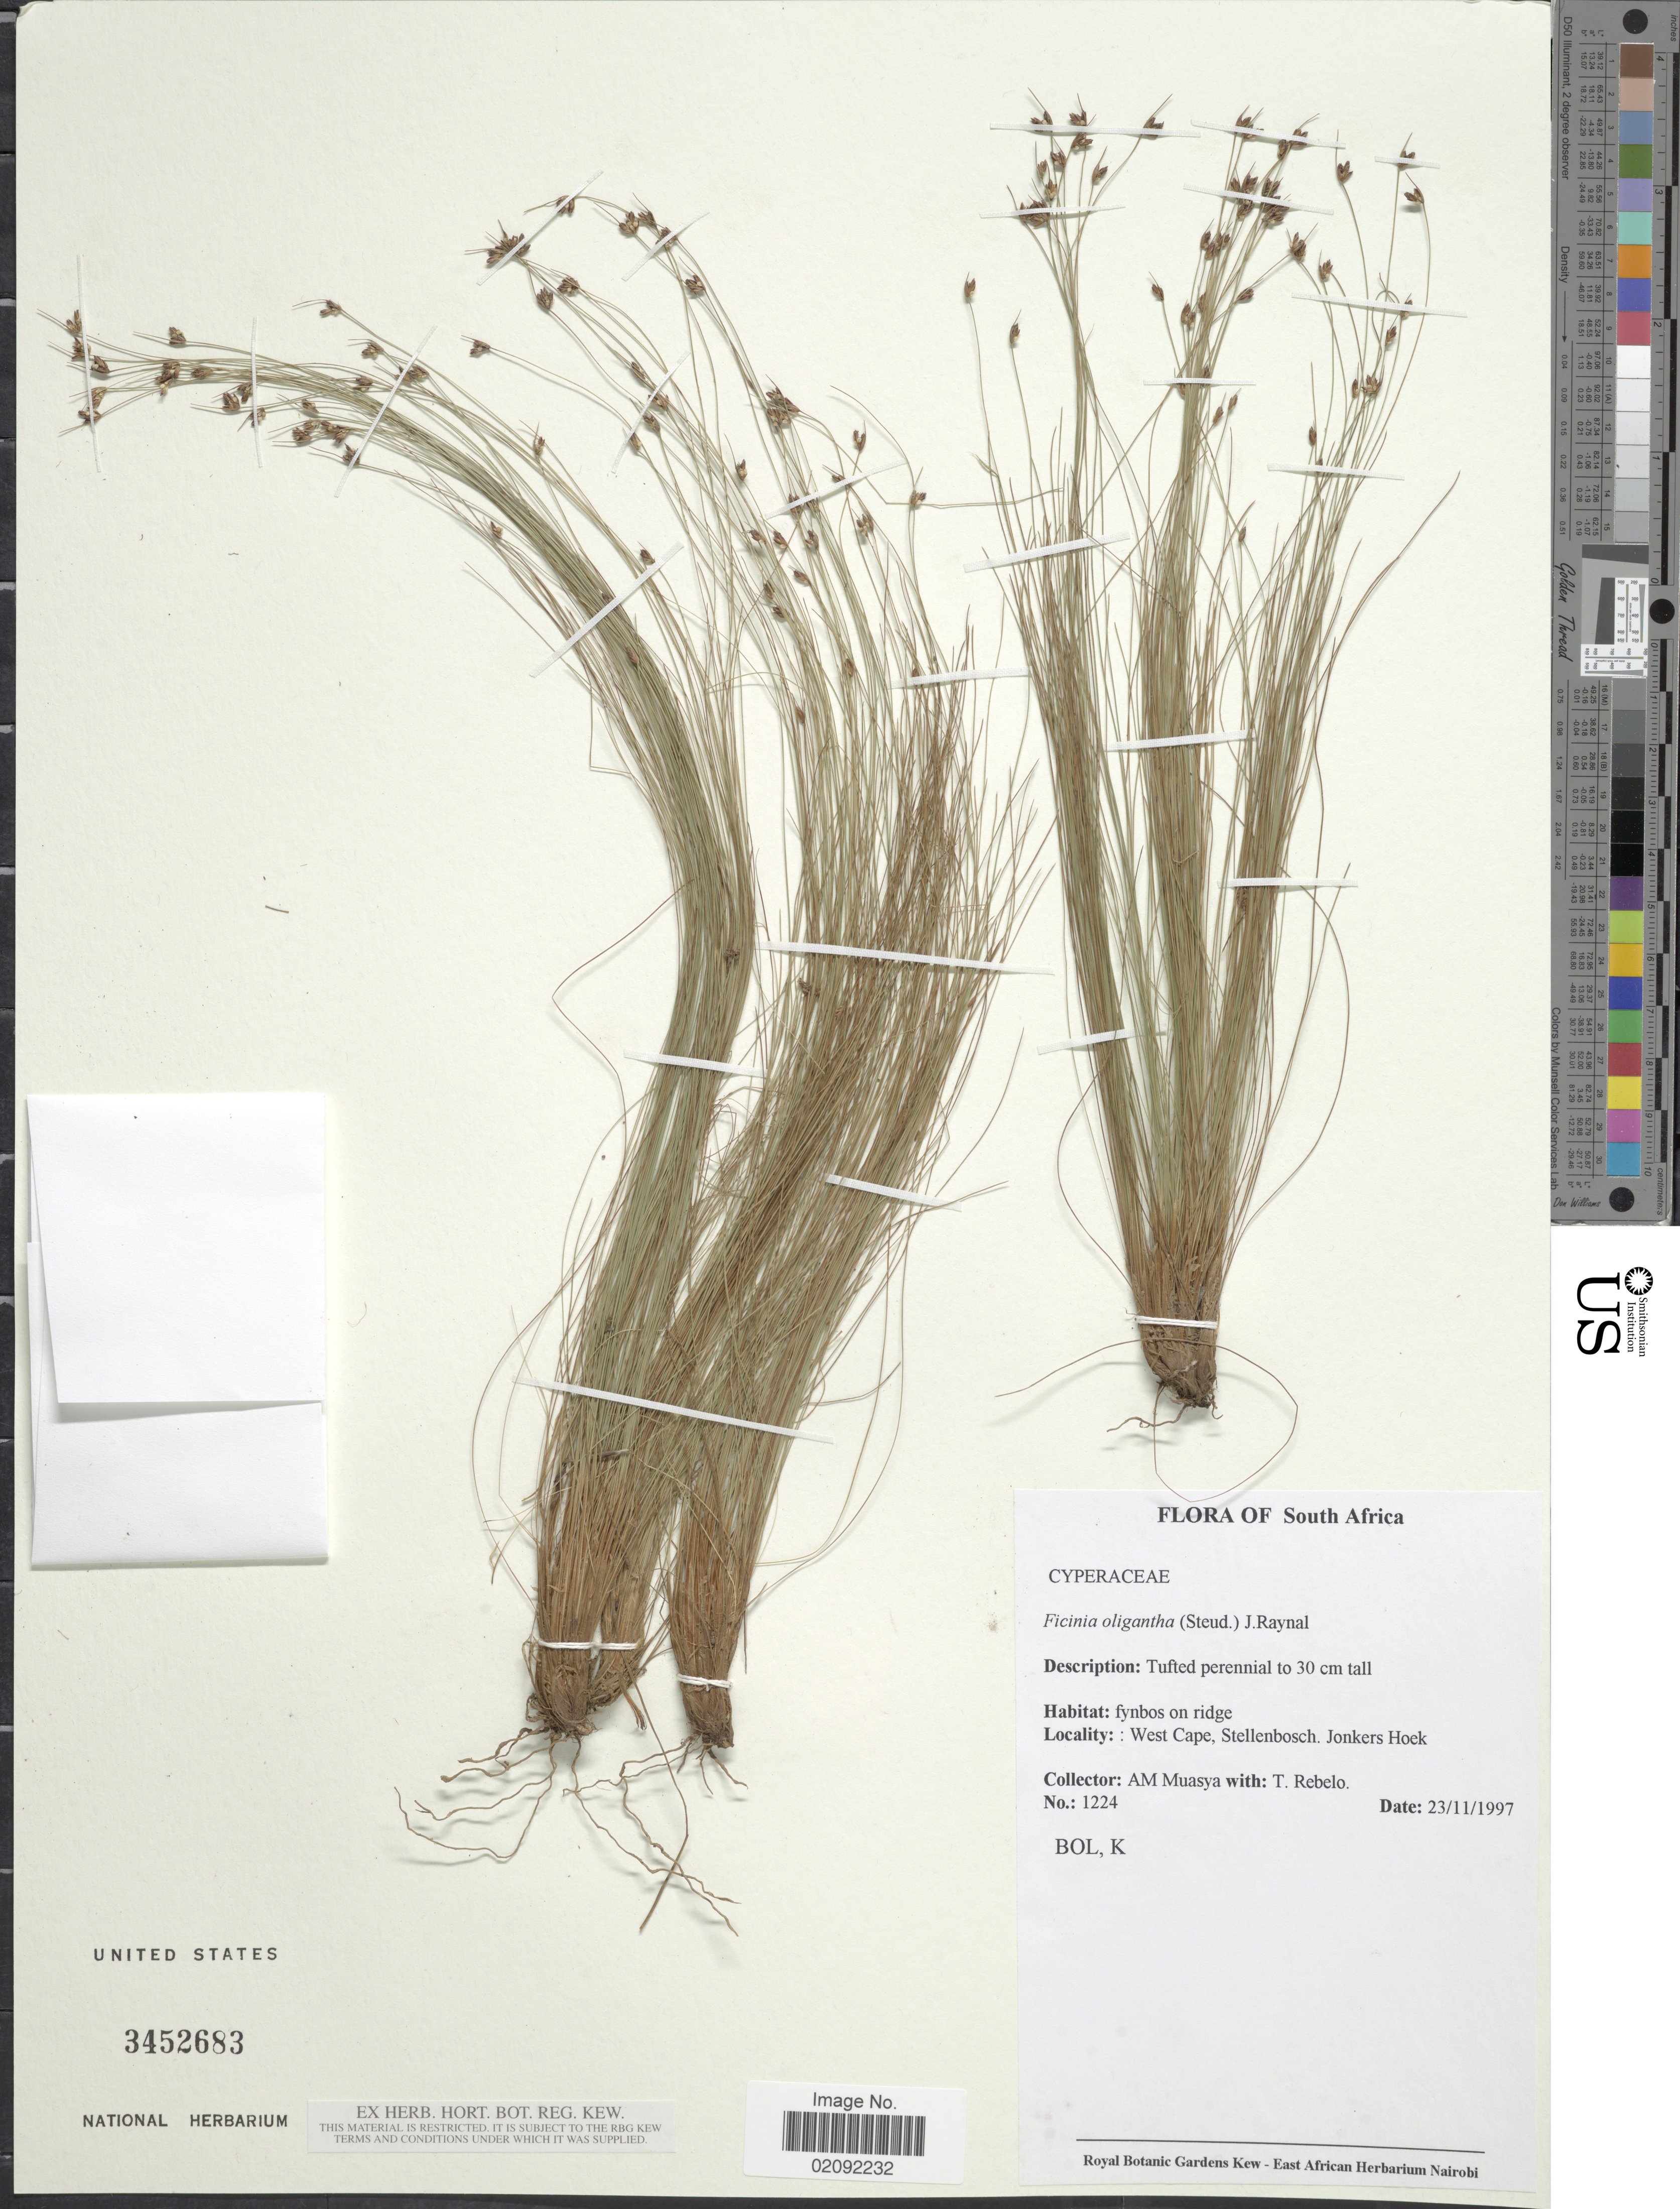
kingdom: Plantae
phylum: Tracheophyta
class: Liliopsida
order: Poales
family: Cyperaceae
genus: Ficinia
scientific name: Ficinia oligantha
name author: (Steud.) J. Raynal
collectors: A. Muasya & T. Rebelo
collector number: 1224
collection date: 1997-11-23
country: South Africa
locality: Fynbos on ridge, West Cape, Stellenbosch. Jonkers Hoek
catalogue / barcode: US 3452683